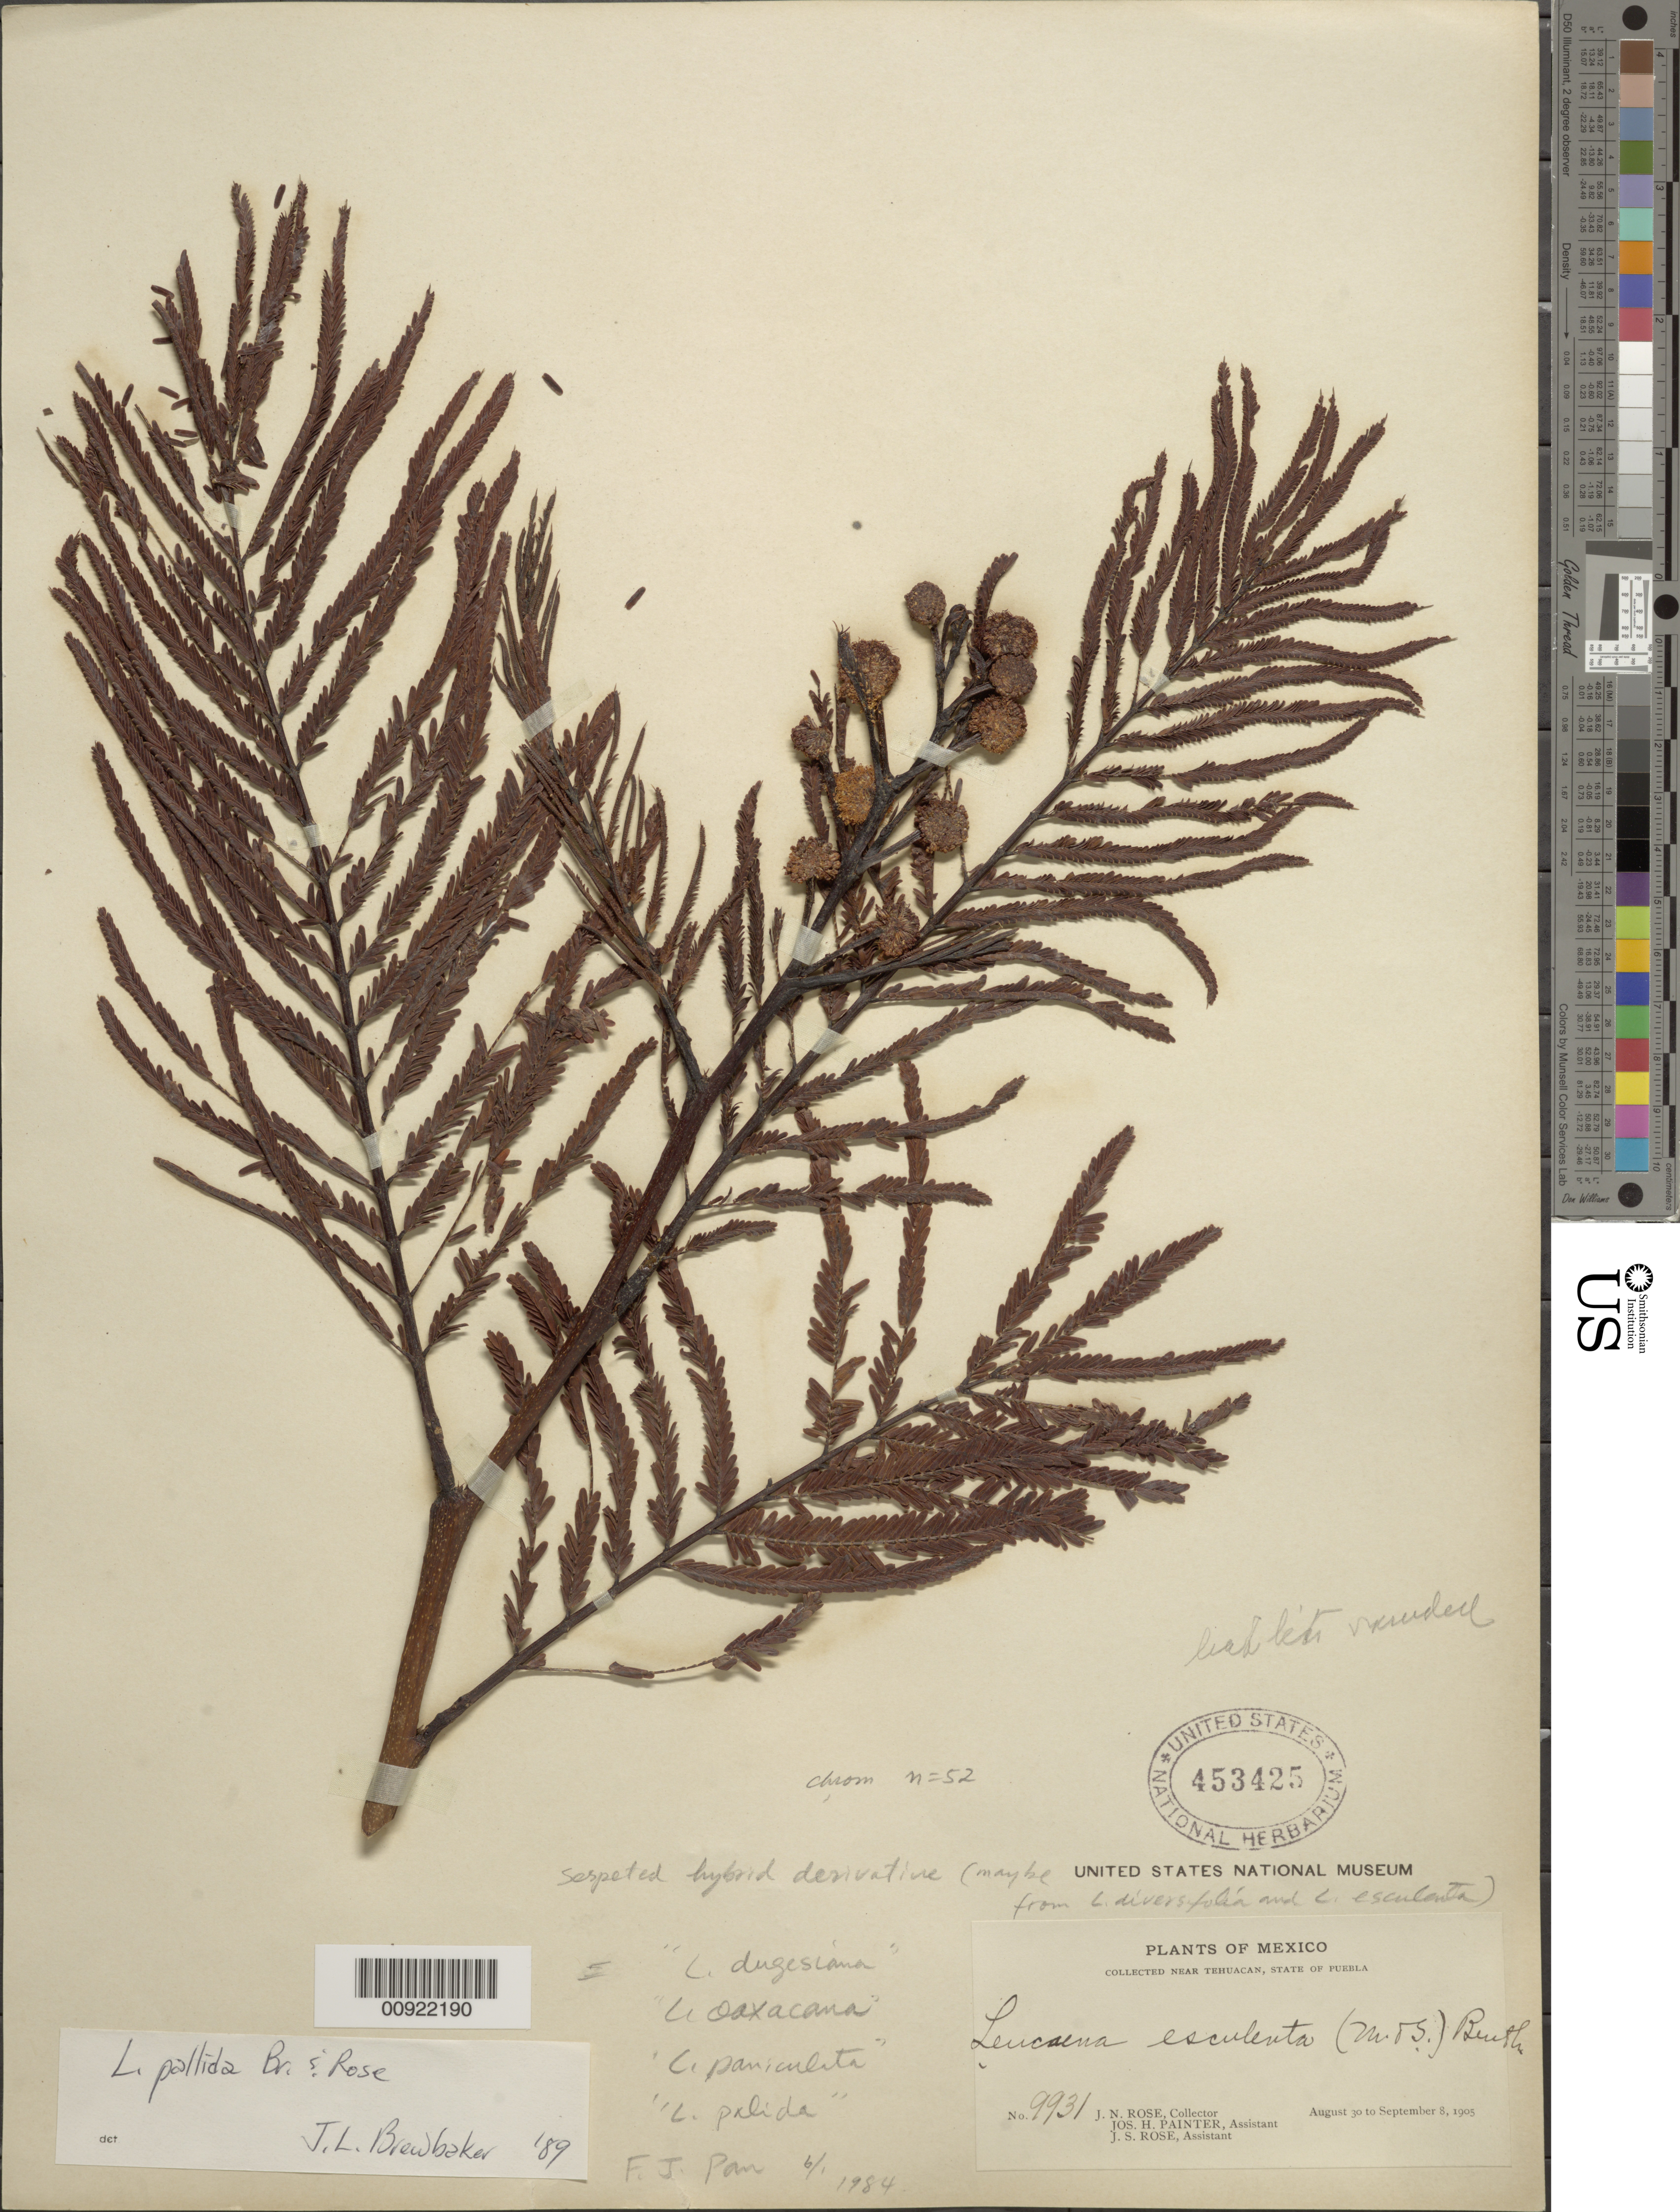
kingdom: Plantae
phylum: Tracheophyta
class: Magnoliopsida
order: Fabales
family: Fabaceae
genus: Leucaena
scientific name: Leucaena pallida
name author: Britton & Rose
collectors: J. N. Rose, J. H. Painter & J. S. Rose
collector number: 9931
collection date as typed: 30 Aug 1905 to 08 Sep 1905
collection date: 1905-08-30/1905-09-08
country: Mexico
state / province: Puebla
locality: Near Tehuacán, State of Puebla.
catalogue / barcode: US 453425